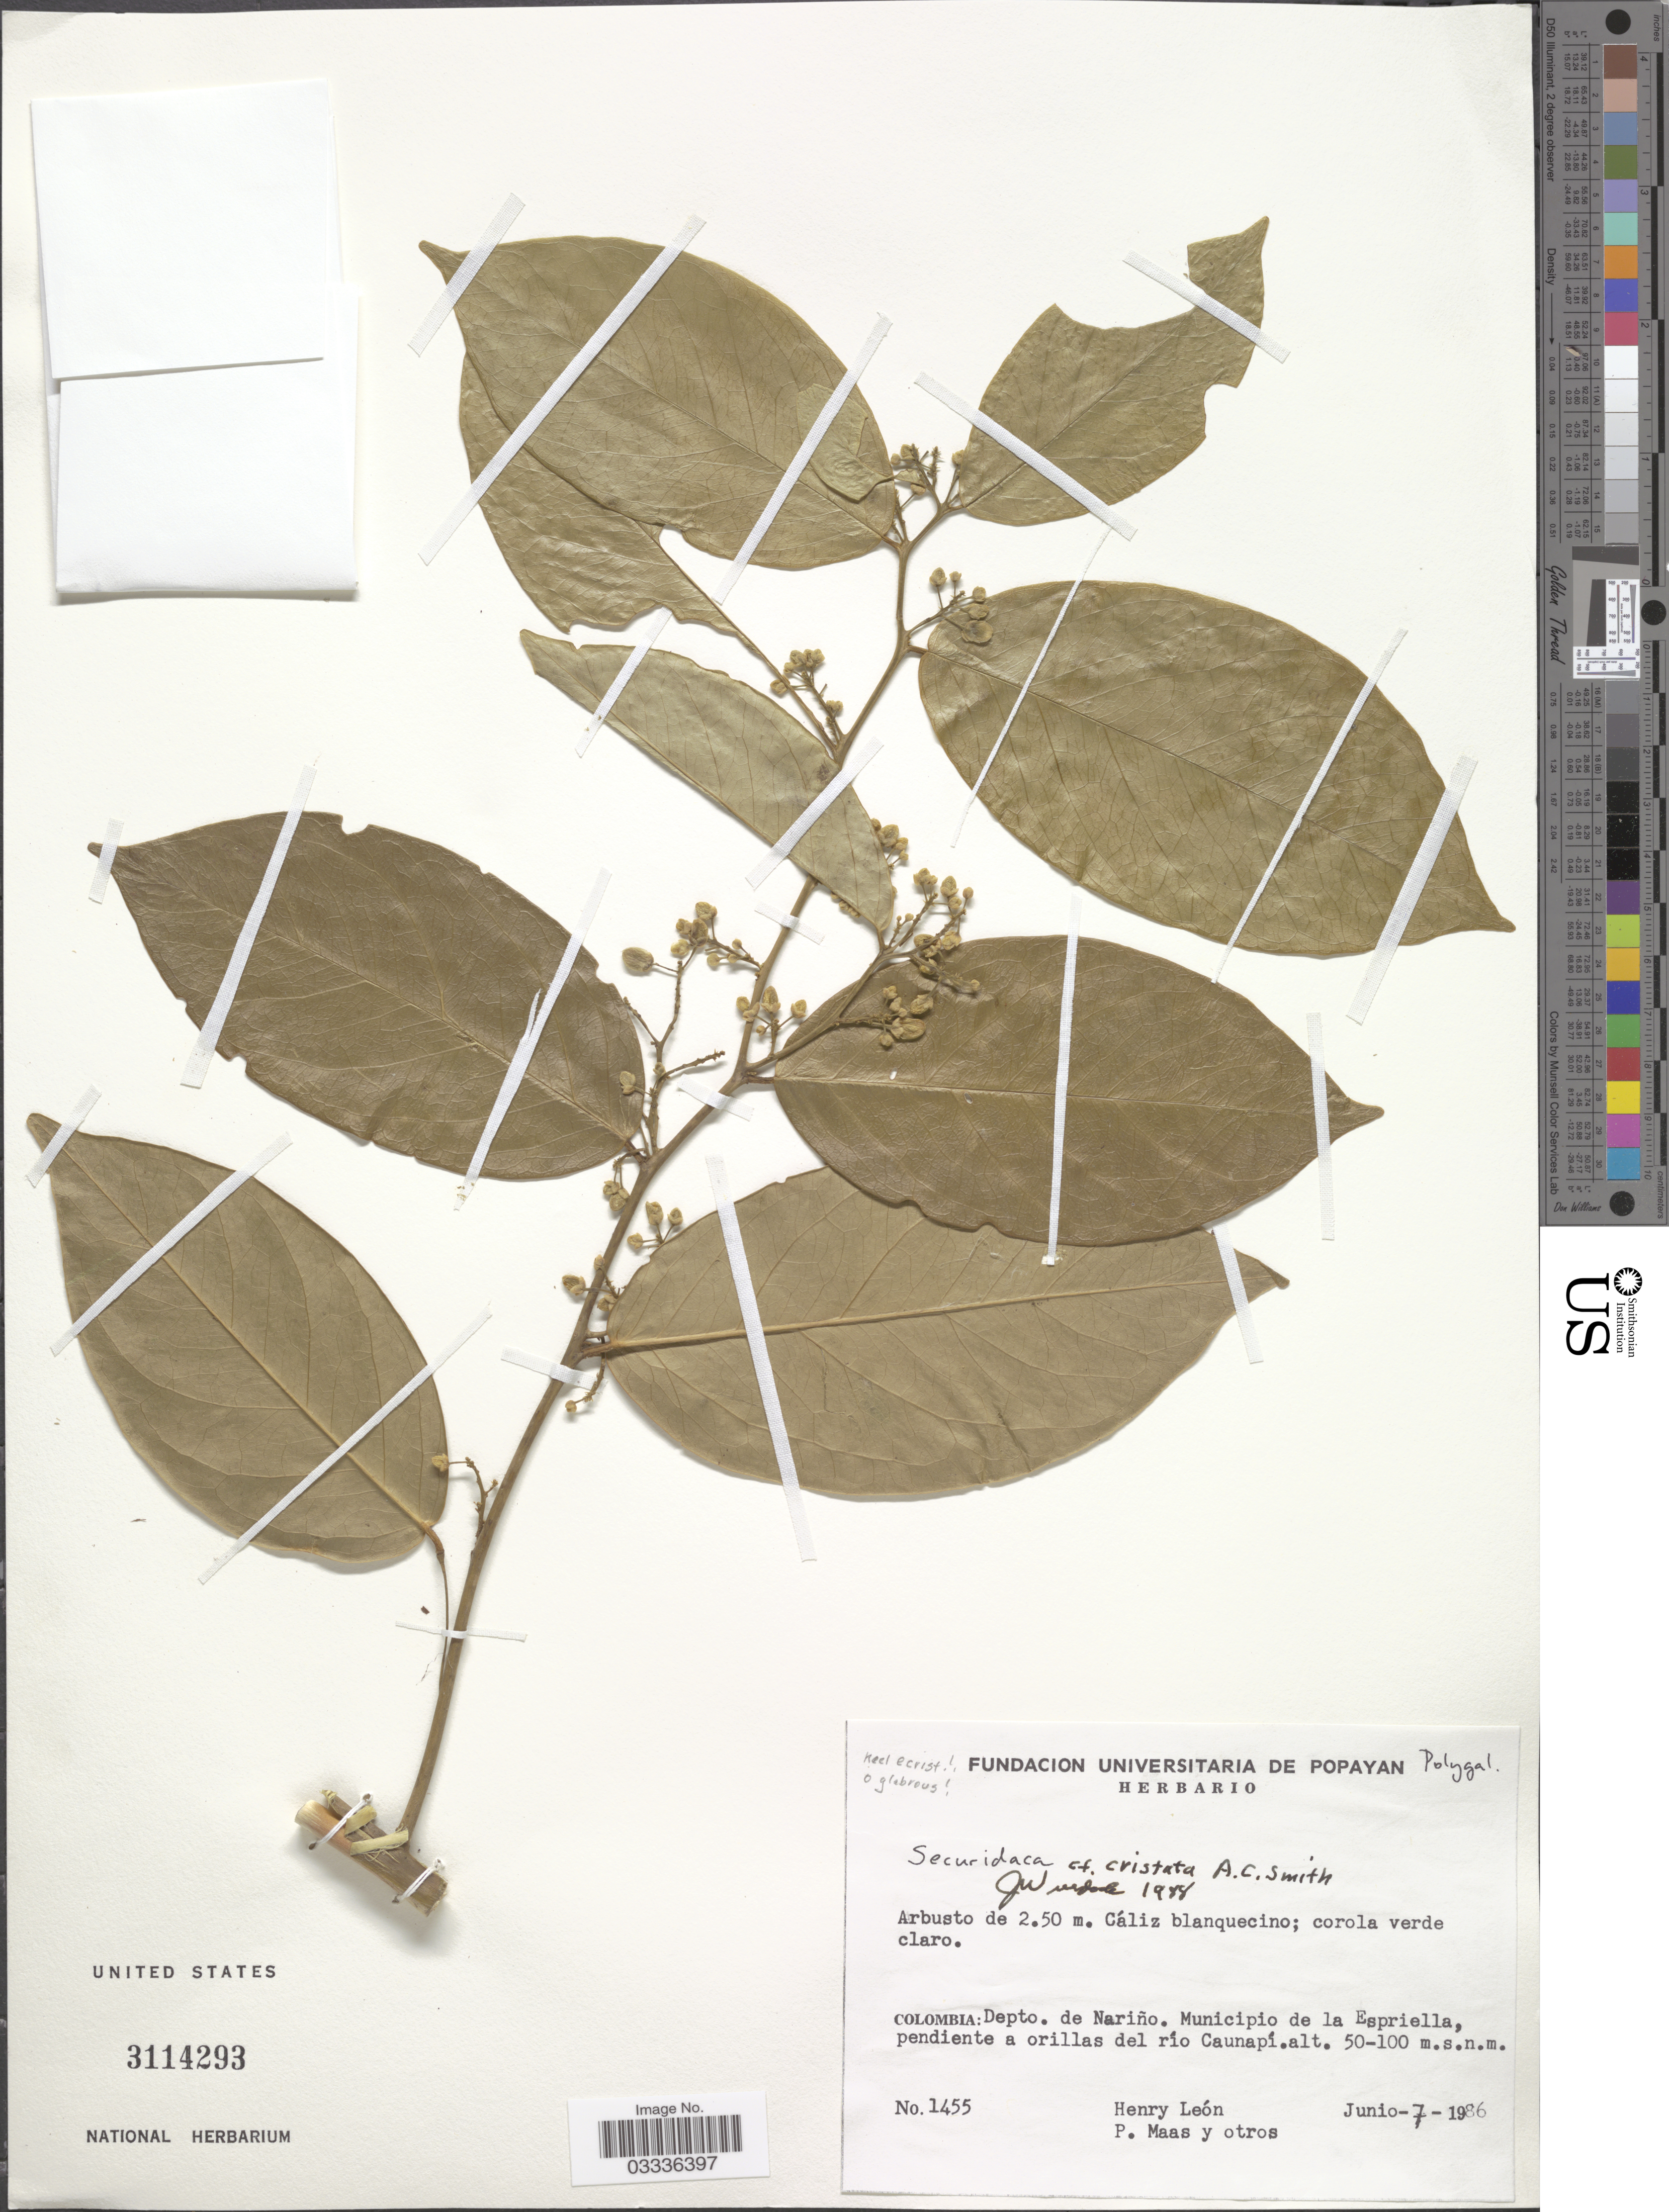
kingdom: Plantae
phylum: Tracheophyta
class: Magnoliopsida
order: Fabales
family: Polygalaceae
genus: Securidaca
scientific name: Securidaca cristata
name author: A.C. Sm.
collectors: Henry Leon, P. Maas & et al.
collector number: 1455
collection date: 1986-06-07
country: Colombia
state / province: Nariño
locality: Depto. de Nariño. Municipio de la Espriella, pendiente a orillas del río Caunapí.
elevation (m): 50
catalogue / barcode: US 3114293